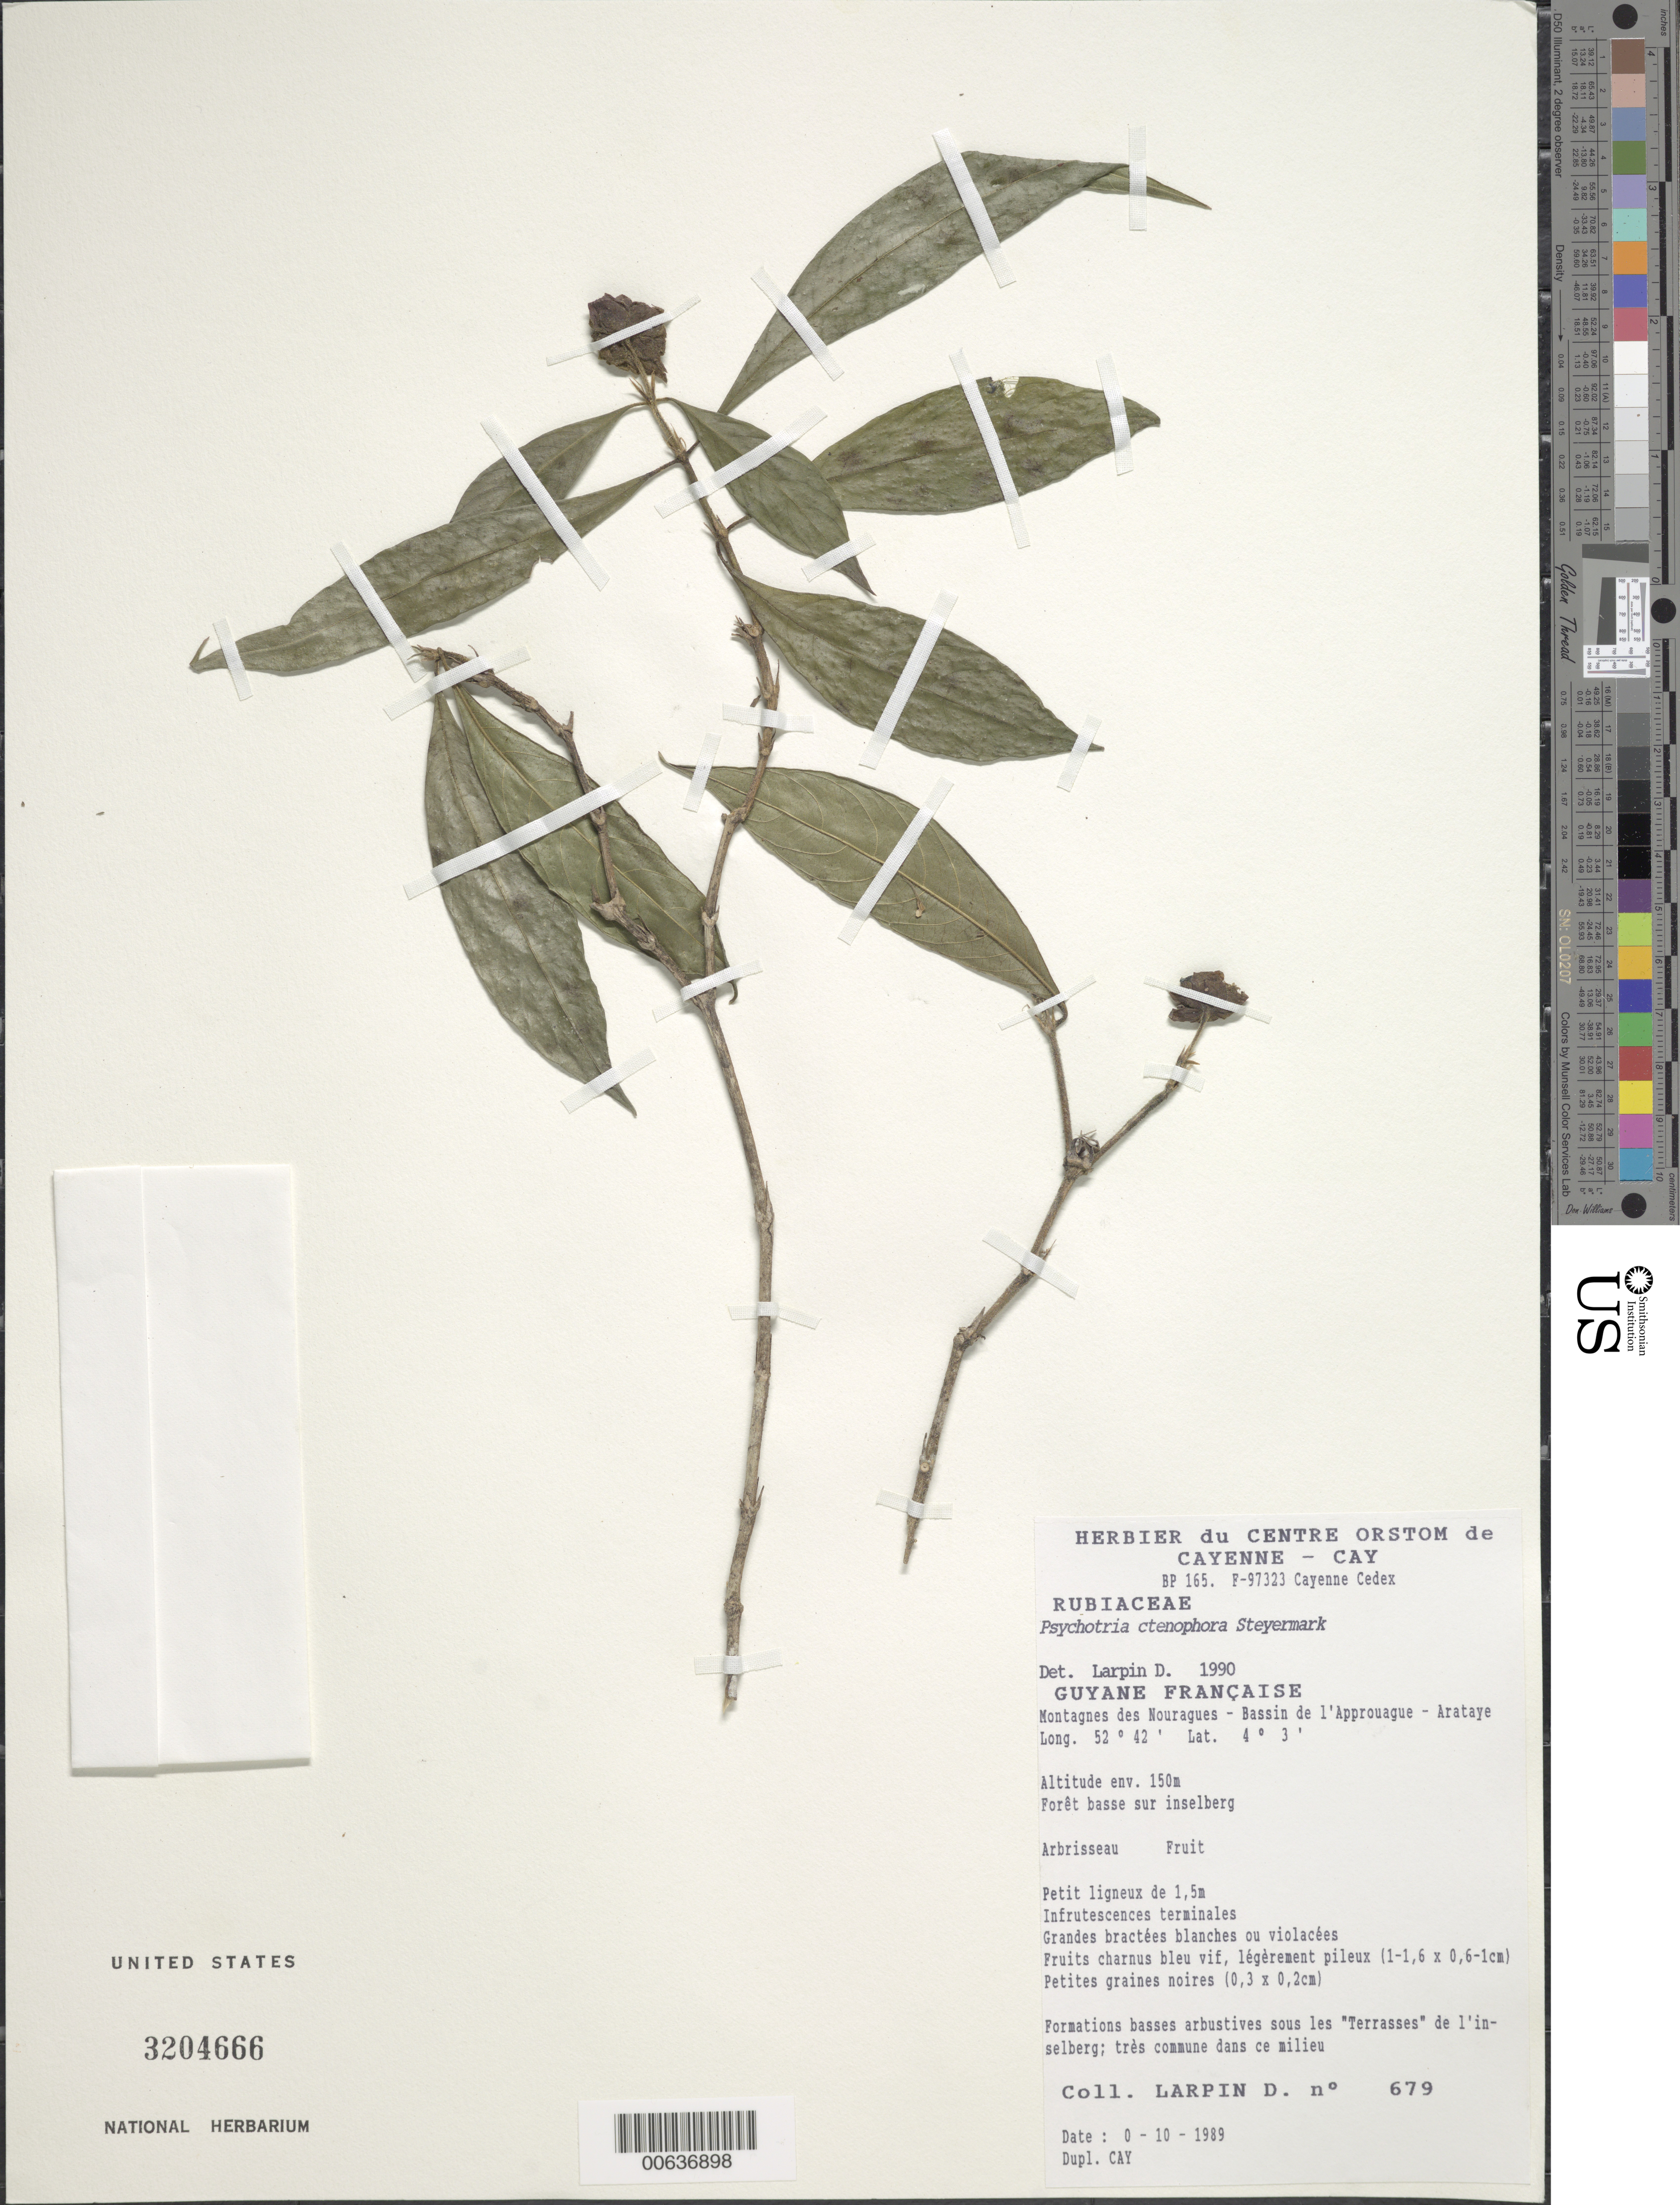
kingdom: Plantae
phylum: Tracheophyta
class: Magnoliopsida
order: Gentianales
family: Rubiaceae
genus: Palicourea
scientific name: Palicourea bracteocardia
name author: (DC.) Delprete & J.H. Kirkbr.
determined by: Kirkbride, J. H., Jr.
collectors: D. Larpin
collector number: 679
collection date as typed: Oct-89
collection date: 1989-10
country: French Guiana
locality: Station des Nouragues, Bassin de l'Approuague, Arataye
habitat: Low altitude forest on slopes. Formations basses arbustives sous les "Terrrasses" de l'inserberg; tres commune dans ce milieu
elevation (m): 150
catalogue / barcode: US 3204666